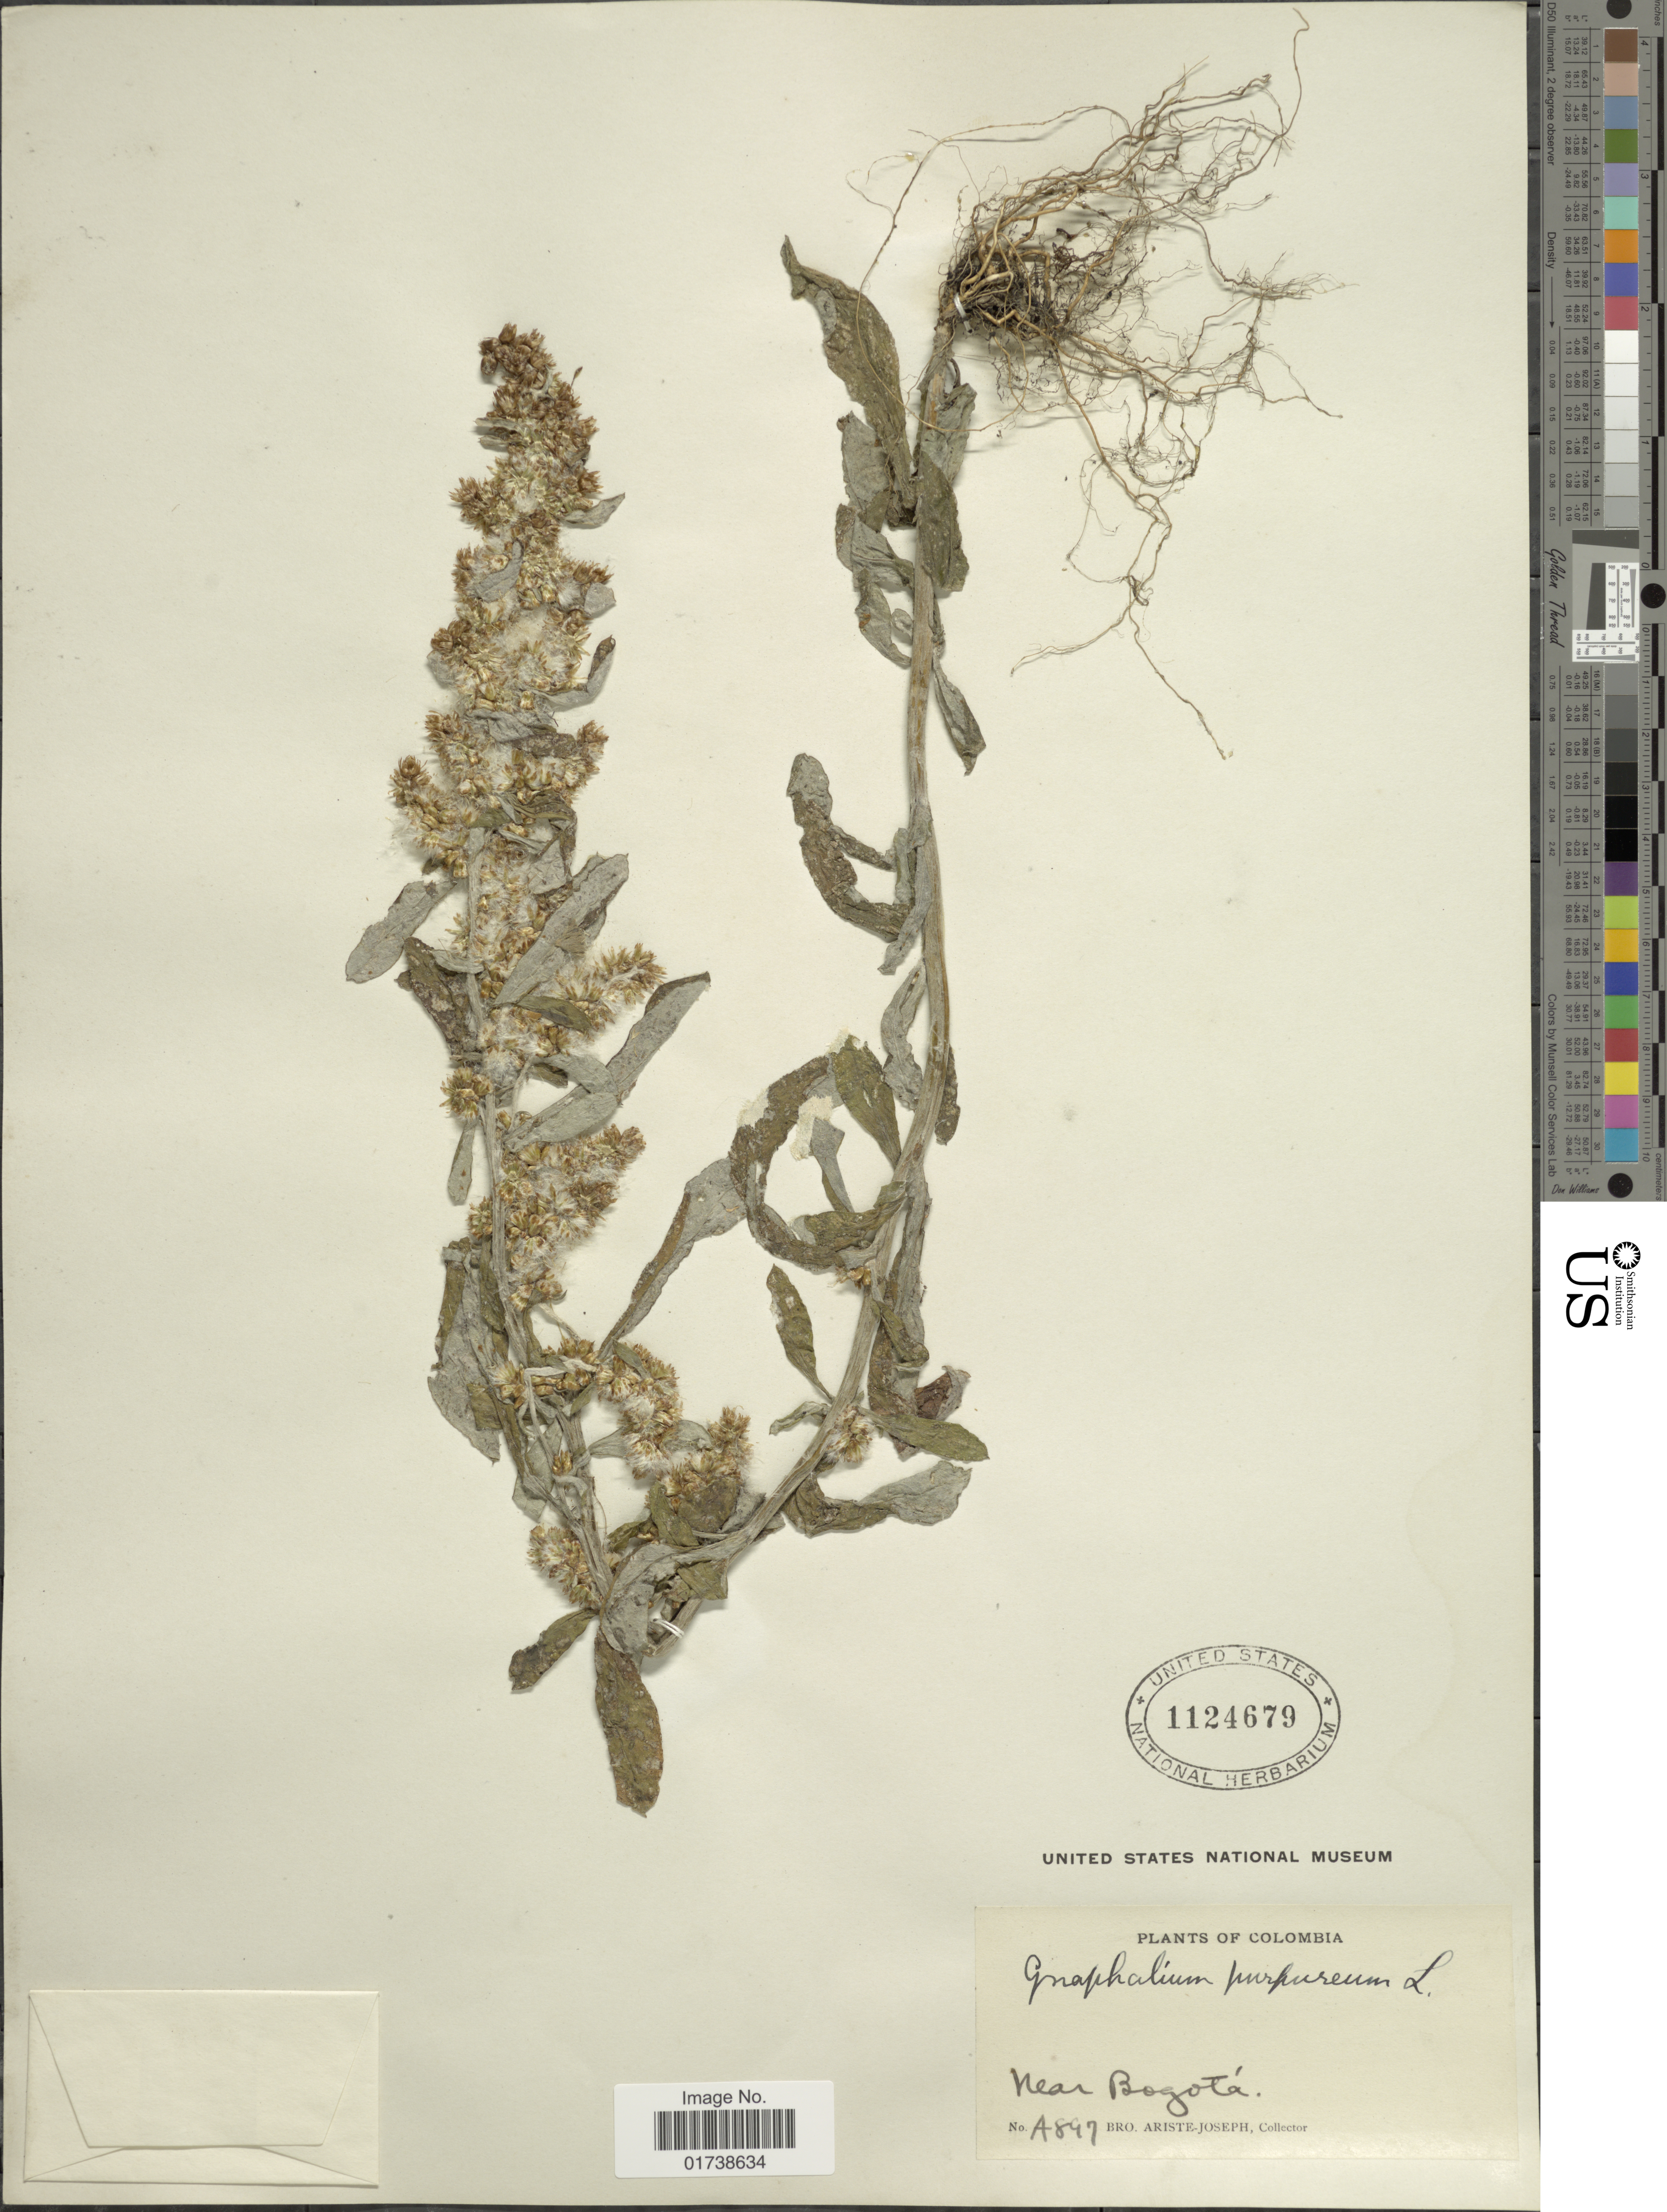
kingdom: Plantae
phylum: Tracheophyta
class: Magnoliopsida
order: Asterales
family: Asteraceae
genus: Gamochaeta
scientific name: Gamochaeta purpurea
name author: (L.) Cabrera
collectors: Bro. Ariste-Joseph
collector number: A897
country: Colombia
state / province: Bogota D.C.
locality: Near Bogota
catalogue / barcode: US 1124679